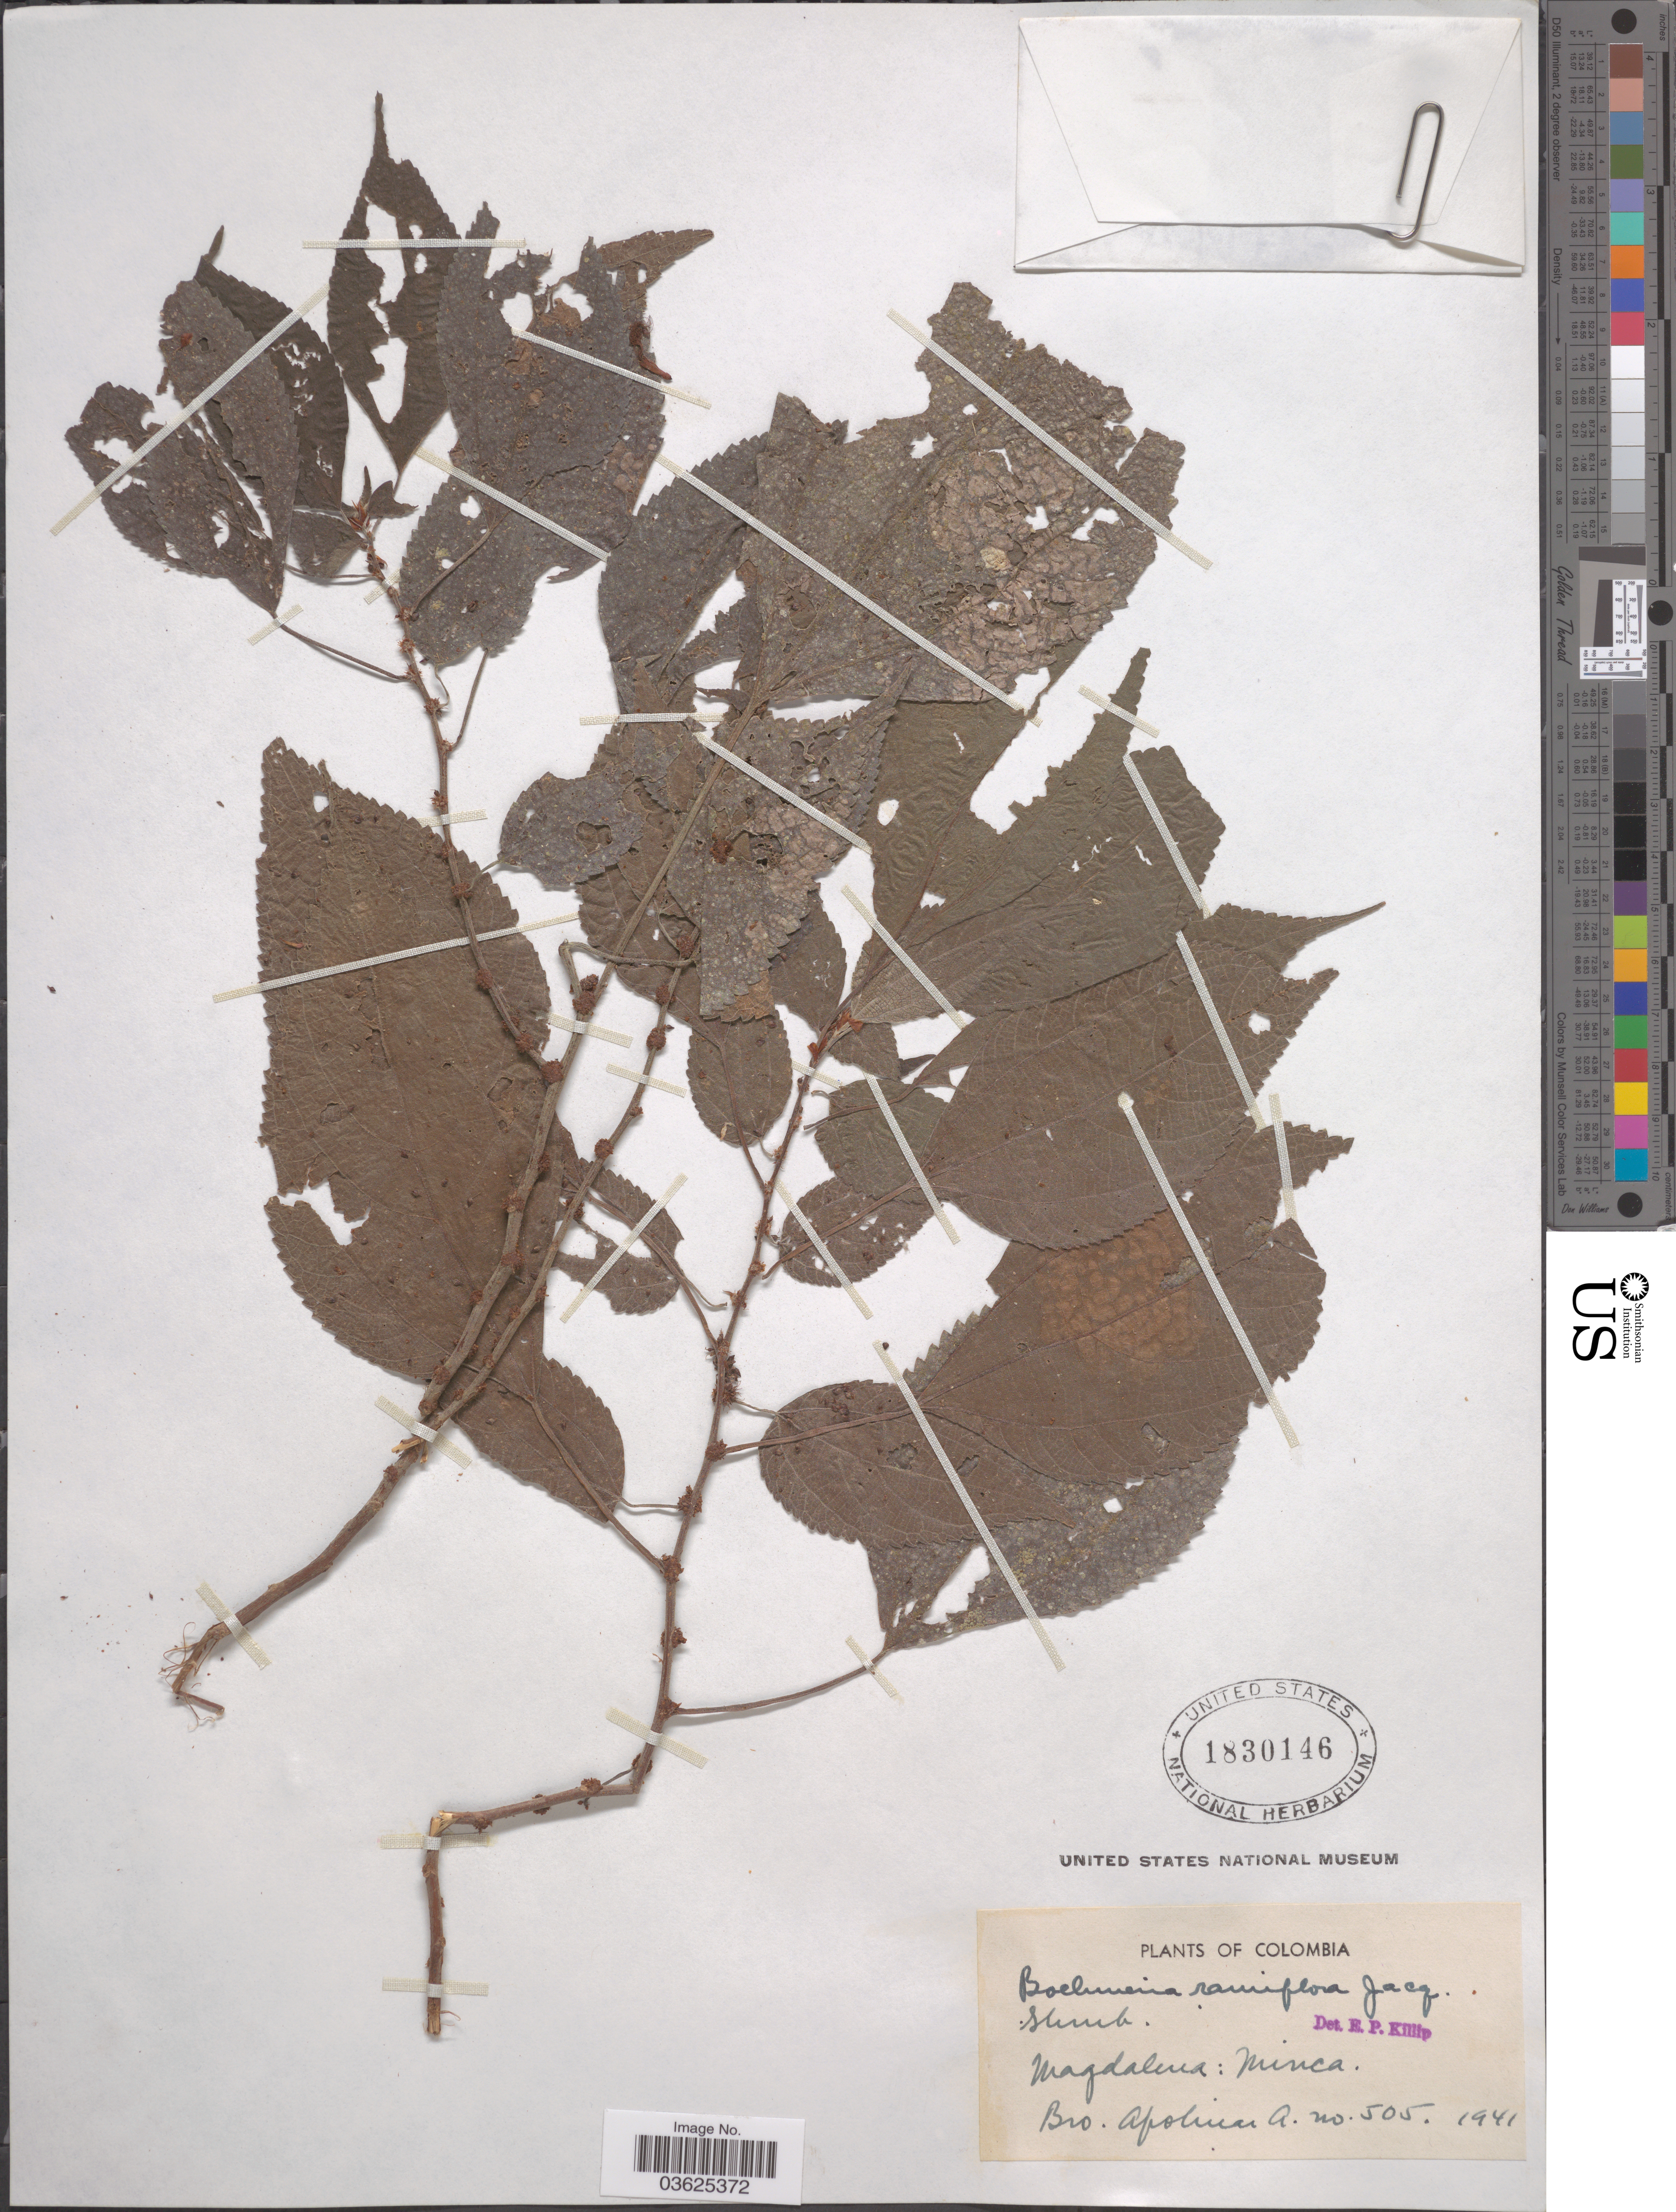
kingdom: Plantae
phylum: Tracheophyta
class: Magnoliopsida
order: Rosales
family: Urticaceae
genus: Boehmeria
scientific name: Boehmeria ramiflora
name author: Jacq.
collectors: Bro. Apolinar A.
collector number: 505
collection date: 1941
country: Colombia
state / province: Magdalena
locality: Minca.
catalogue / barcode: US 1830146